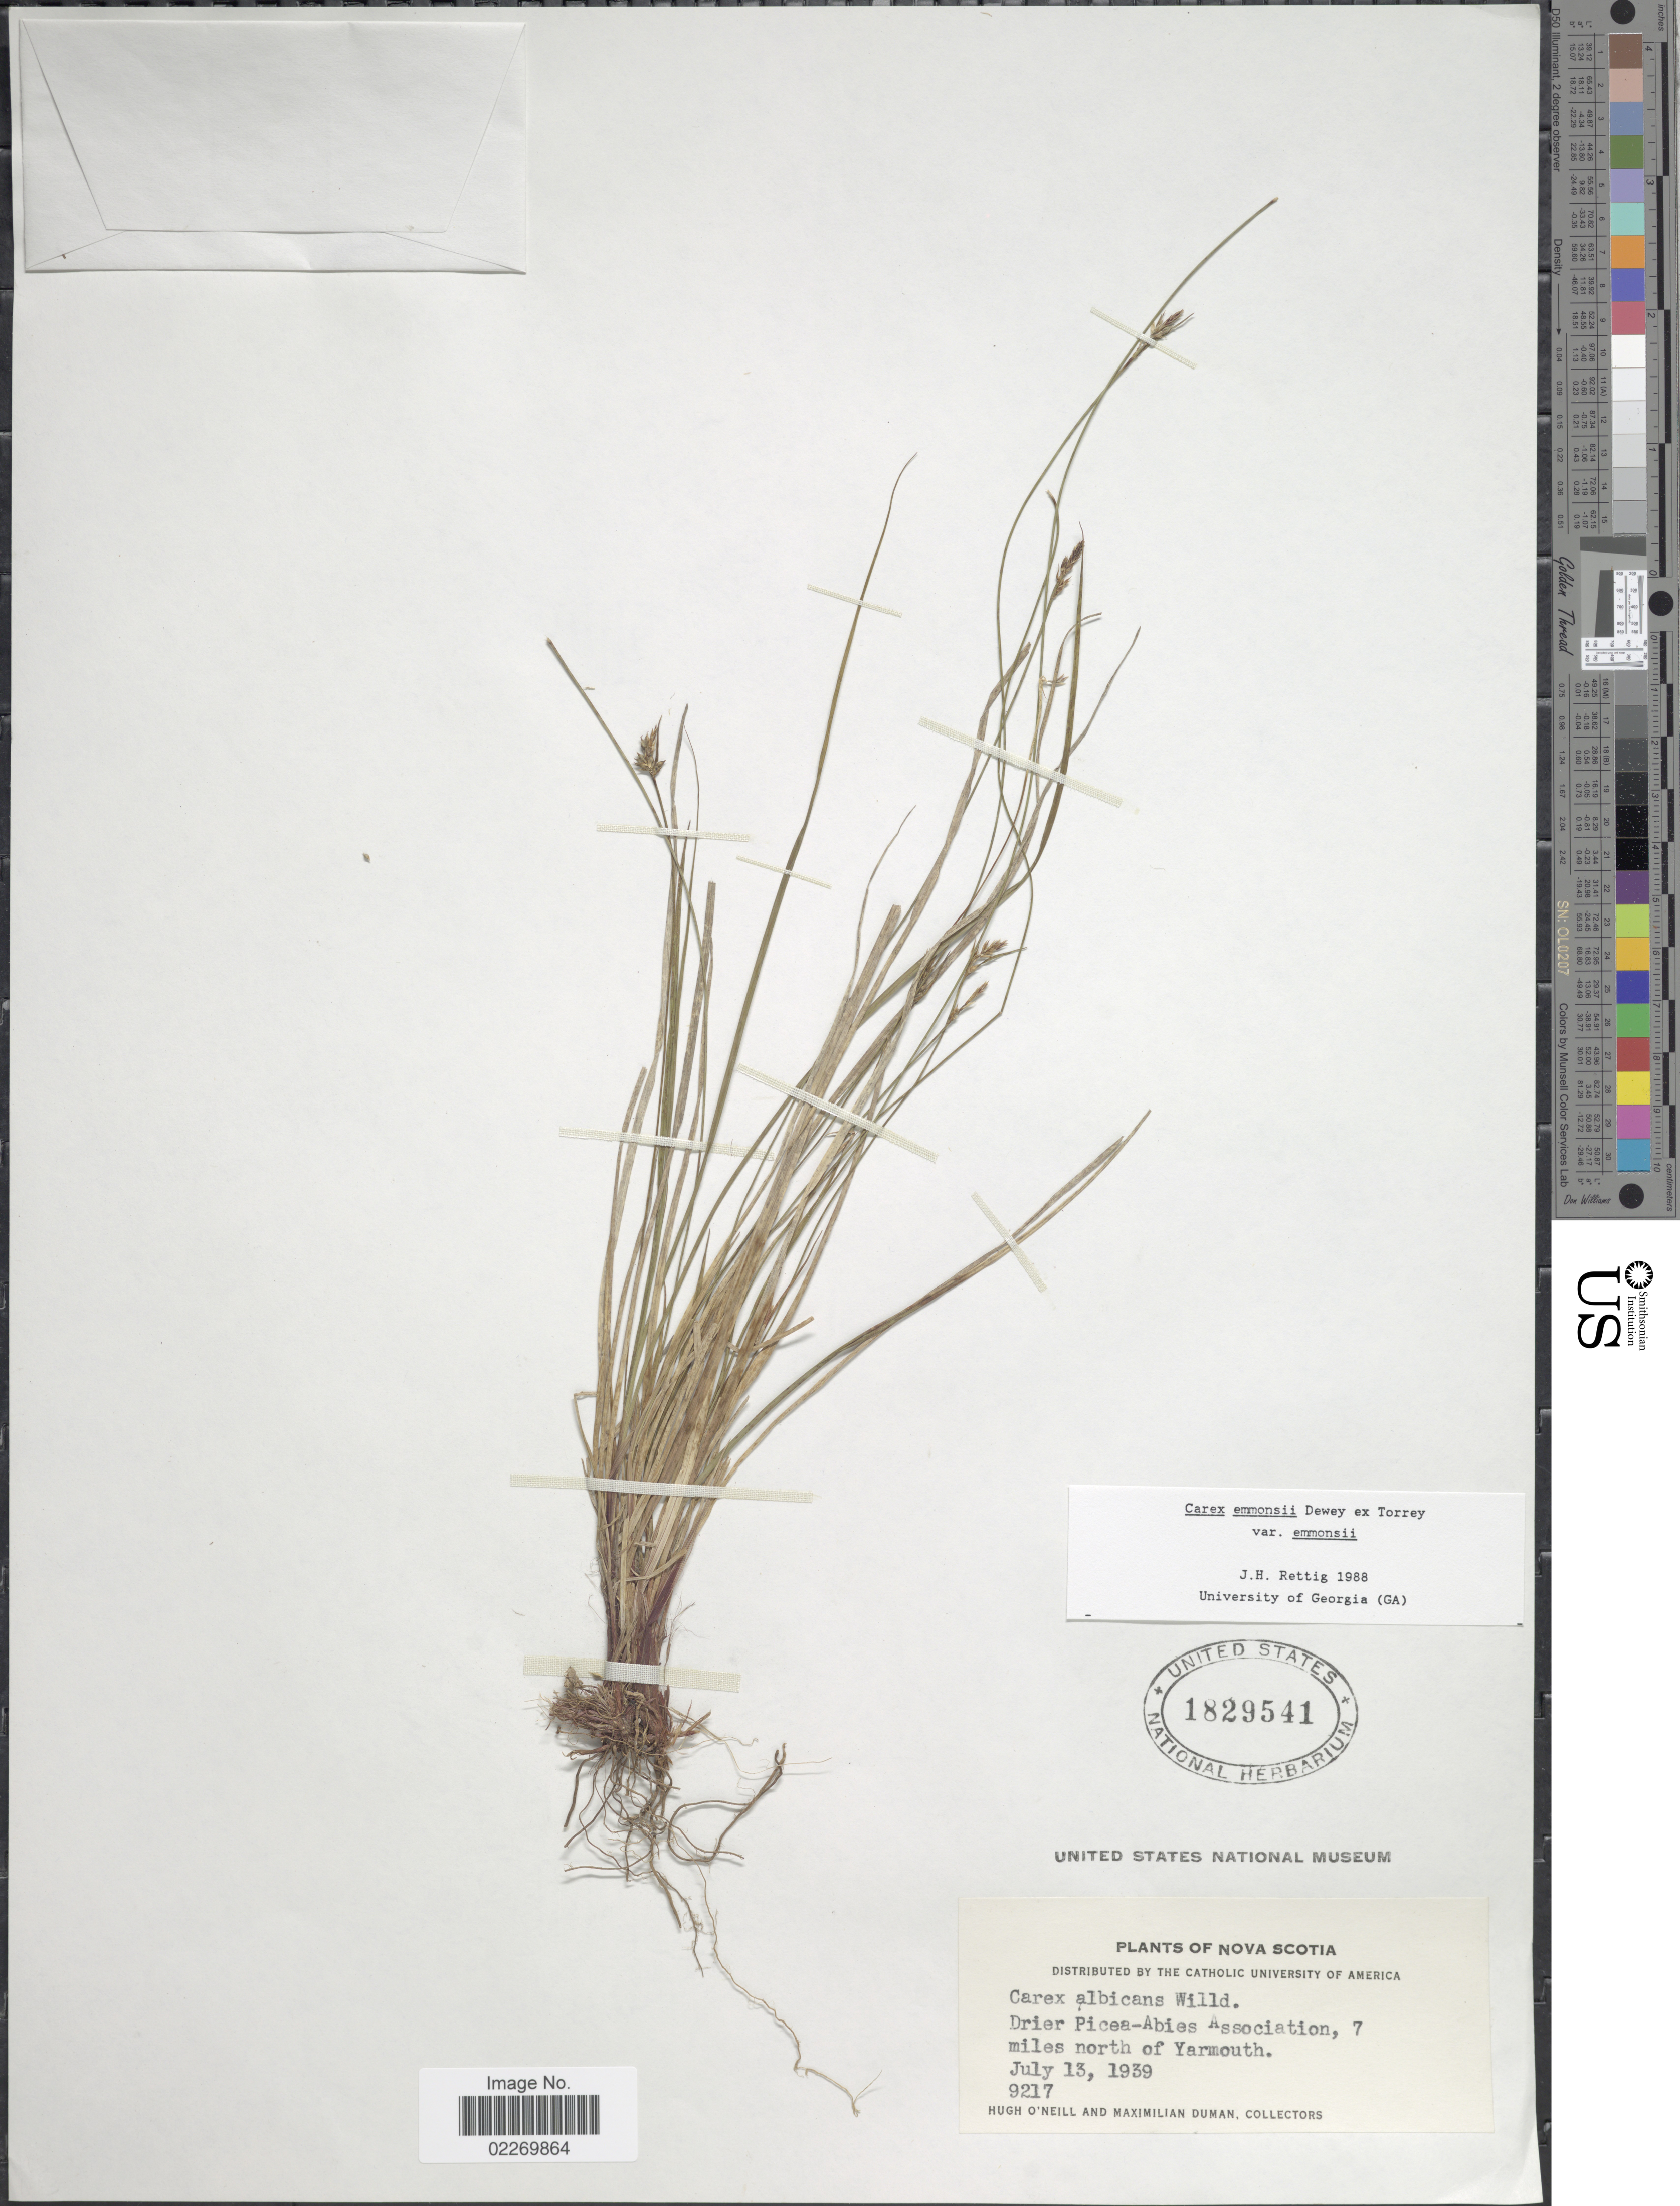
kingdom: Plantae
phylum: Tracheophyta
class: Liliopsida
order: Poales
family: Cyperaceae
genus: Carex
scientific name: Carex emmonsii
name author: Dewey ex Torr.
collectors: H. O'Neill & M. Duman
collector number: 9217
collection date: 1939-07-13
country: Canada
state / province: Nova Scotia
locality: Drier Picea- Abies Association, 7 miles north of Yarmouth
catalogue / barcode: US 1829541